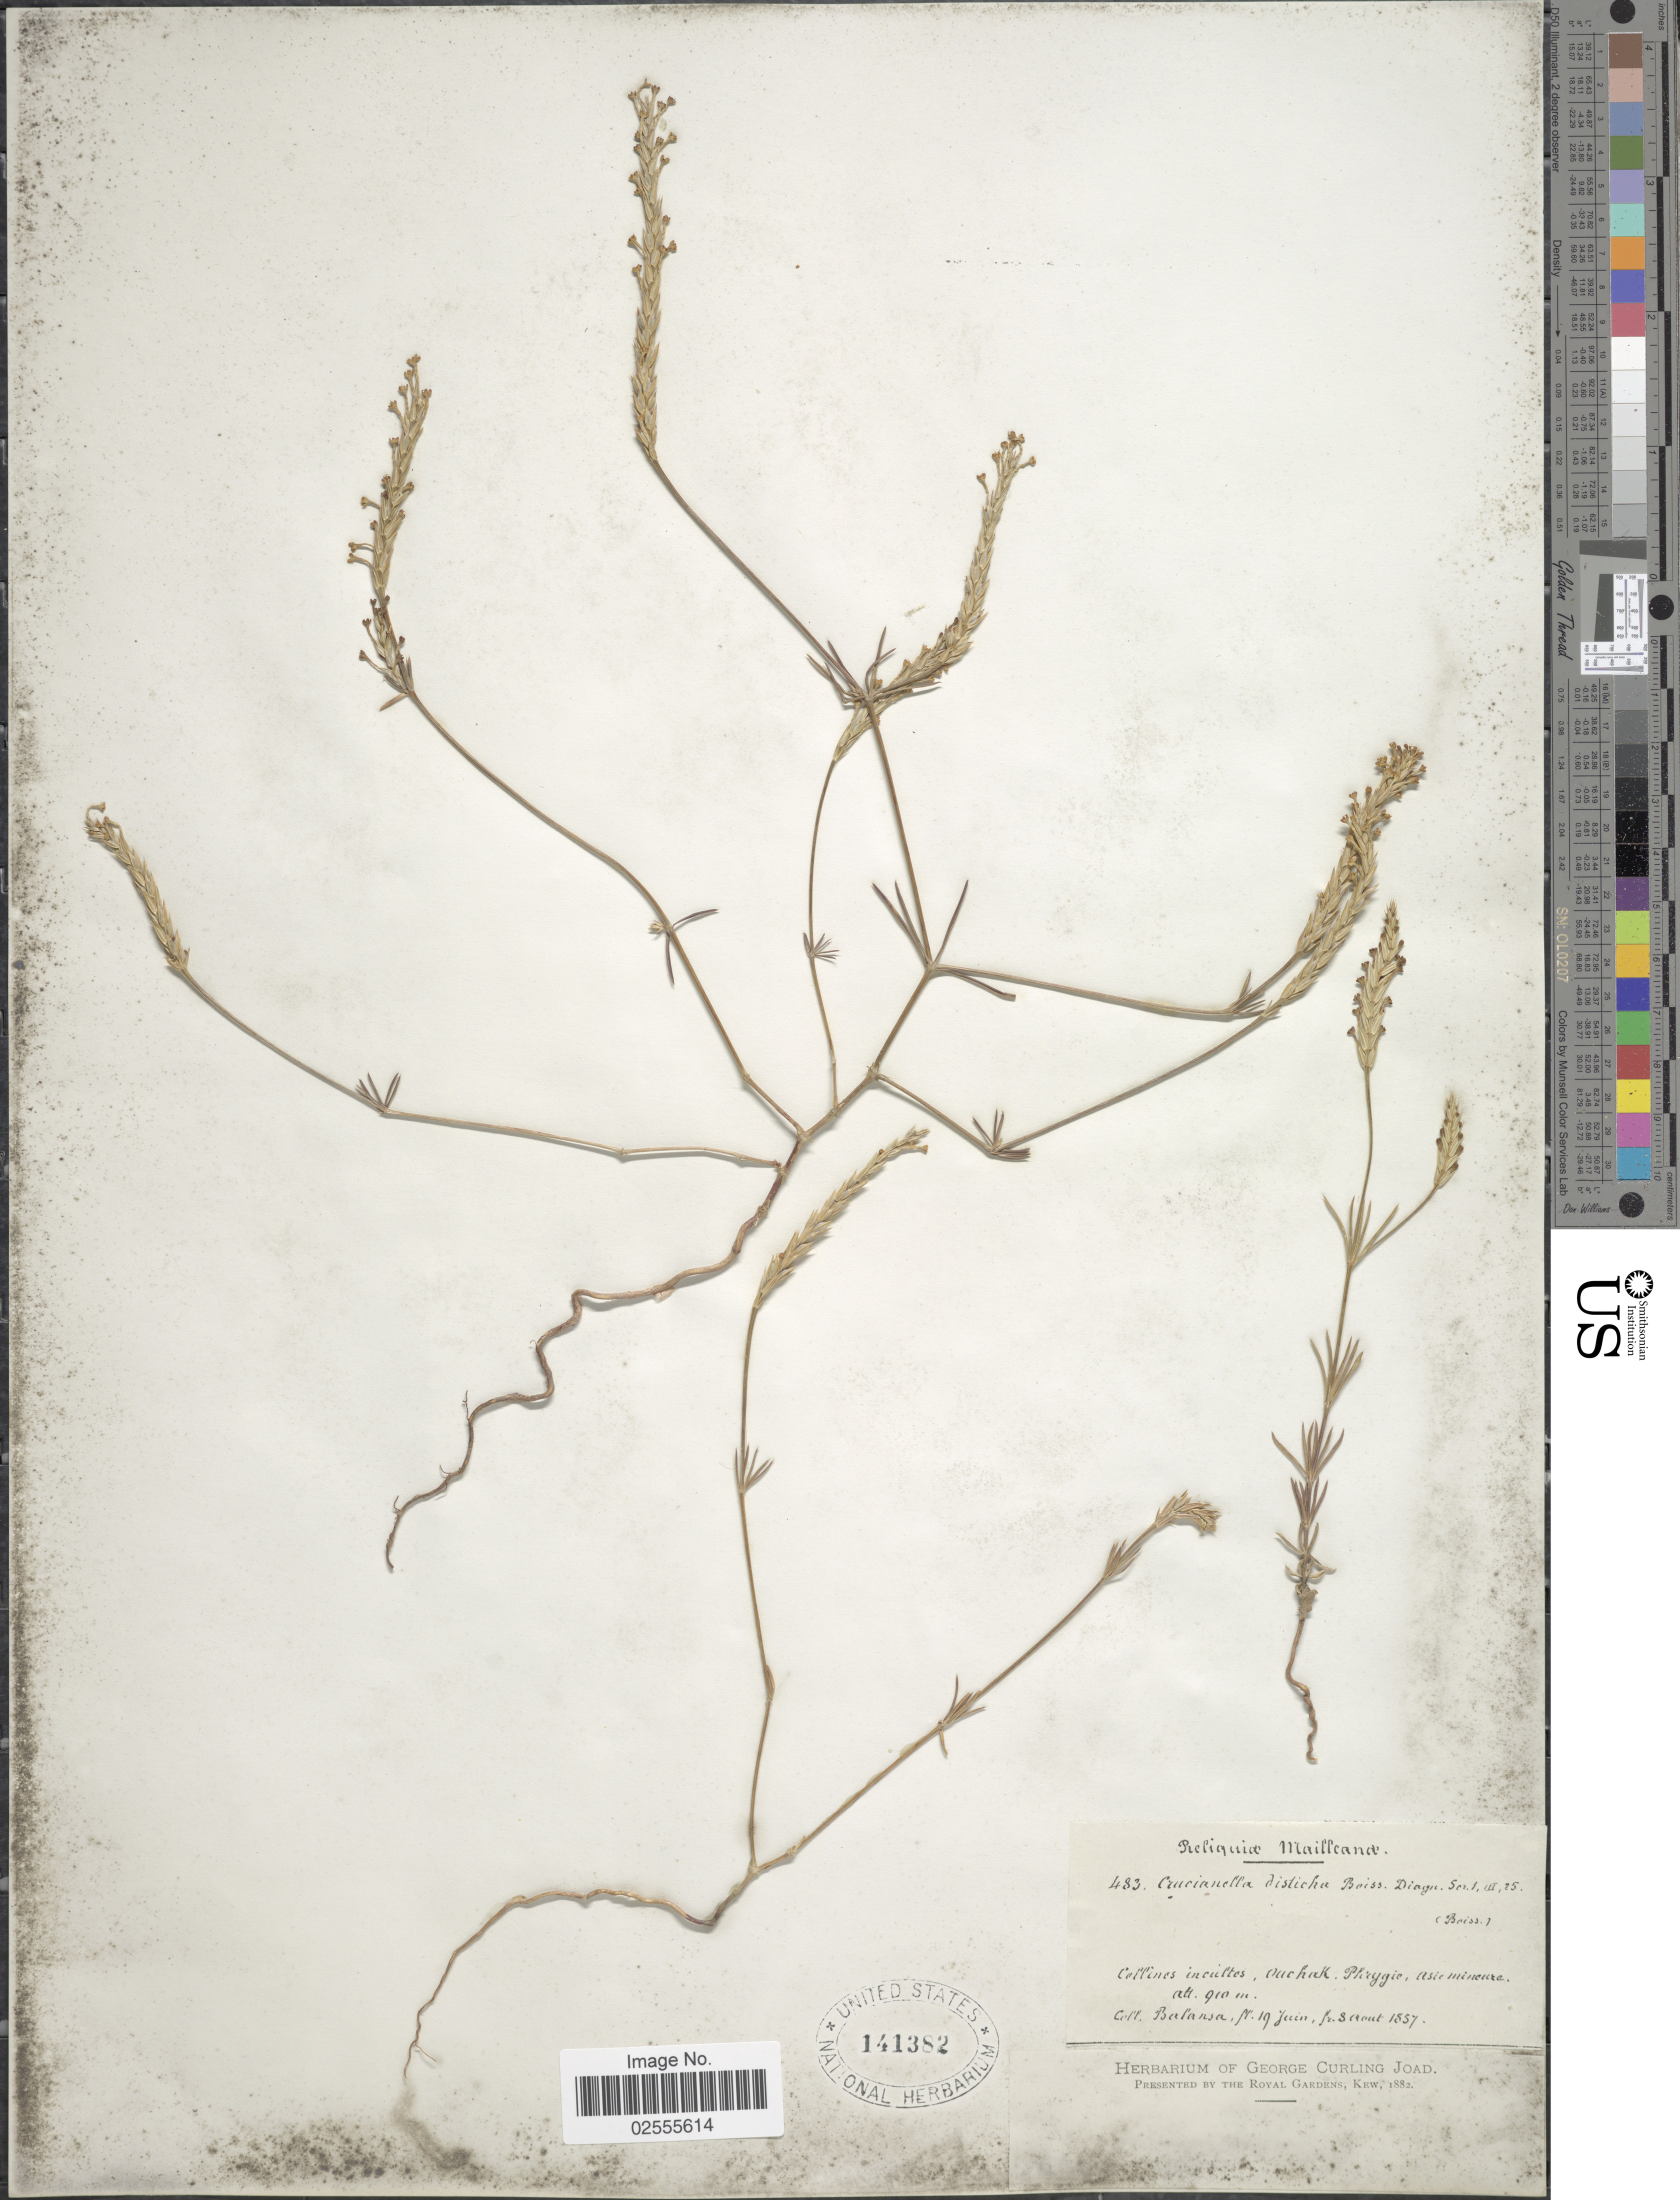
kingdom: Plantae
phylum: Tracheophyta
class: Magnoliopsida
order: Gentianales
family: Rubiaceae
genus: Crucianella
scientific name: Crucianella disticha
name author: Boiss.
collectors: -. Balansa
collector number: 483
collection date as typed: fl. 19 Juin, fr. 8 Aout 1857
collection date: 1857-06-19,1857-08-08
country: Turkey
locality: Reliquiae Mailleanae [unsure placement], collines incultes, Ouchak, Phrygia, asie mineure [interpreted]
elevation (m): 910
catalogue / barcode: US 141382